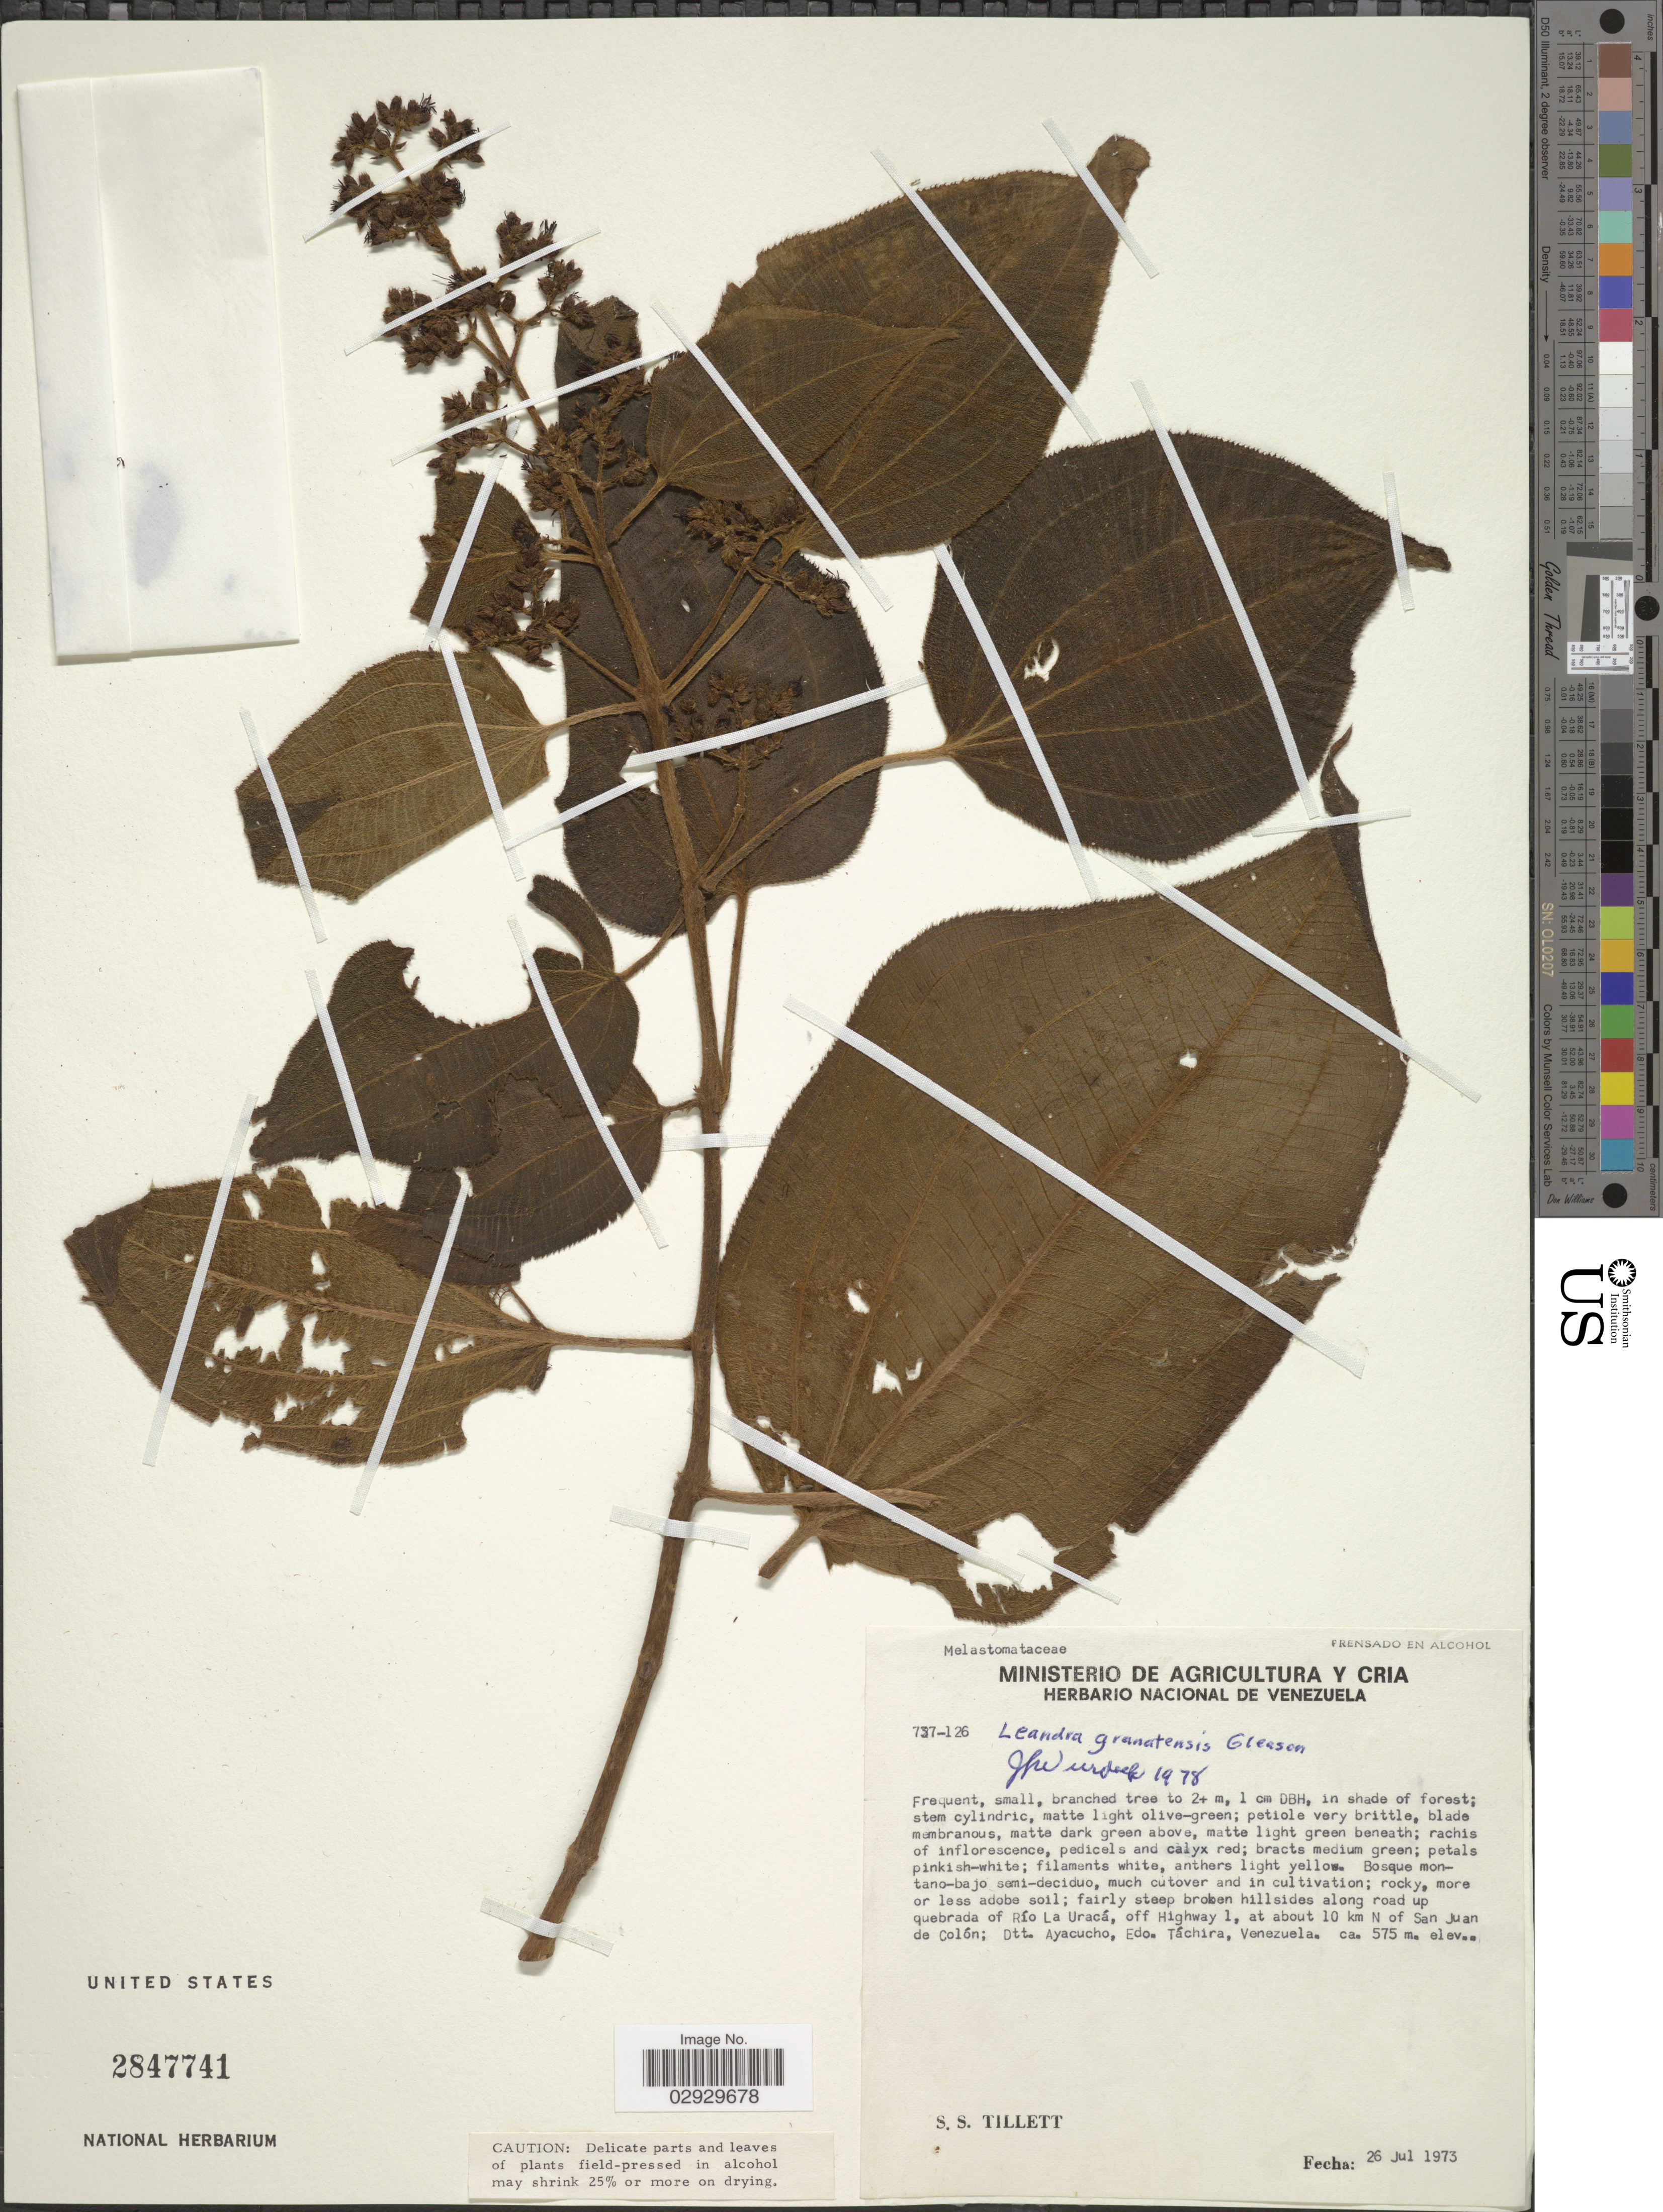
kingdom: Plantae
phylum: Tracheophyta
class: Magnoliopsida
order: Myrtales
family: Melastomataceae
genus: Leandra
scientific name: Leandra granatensis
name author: Gleason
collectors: S. S. Tillett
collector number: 737-126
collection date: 1973-07-26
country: Venezuela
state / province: Tachira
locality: Fairly steep broken hillsides along road up quebrada of Río La Uracá. off Highway 1, at about 10 km N of San Juan de Colón; Dtt. Ayacucho.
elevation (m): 575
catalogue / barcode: US 2847741